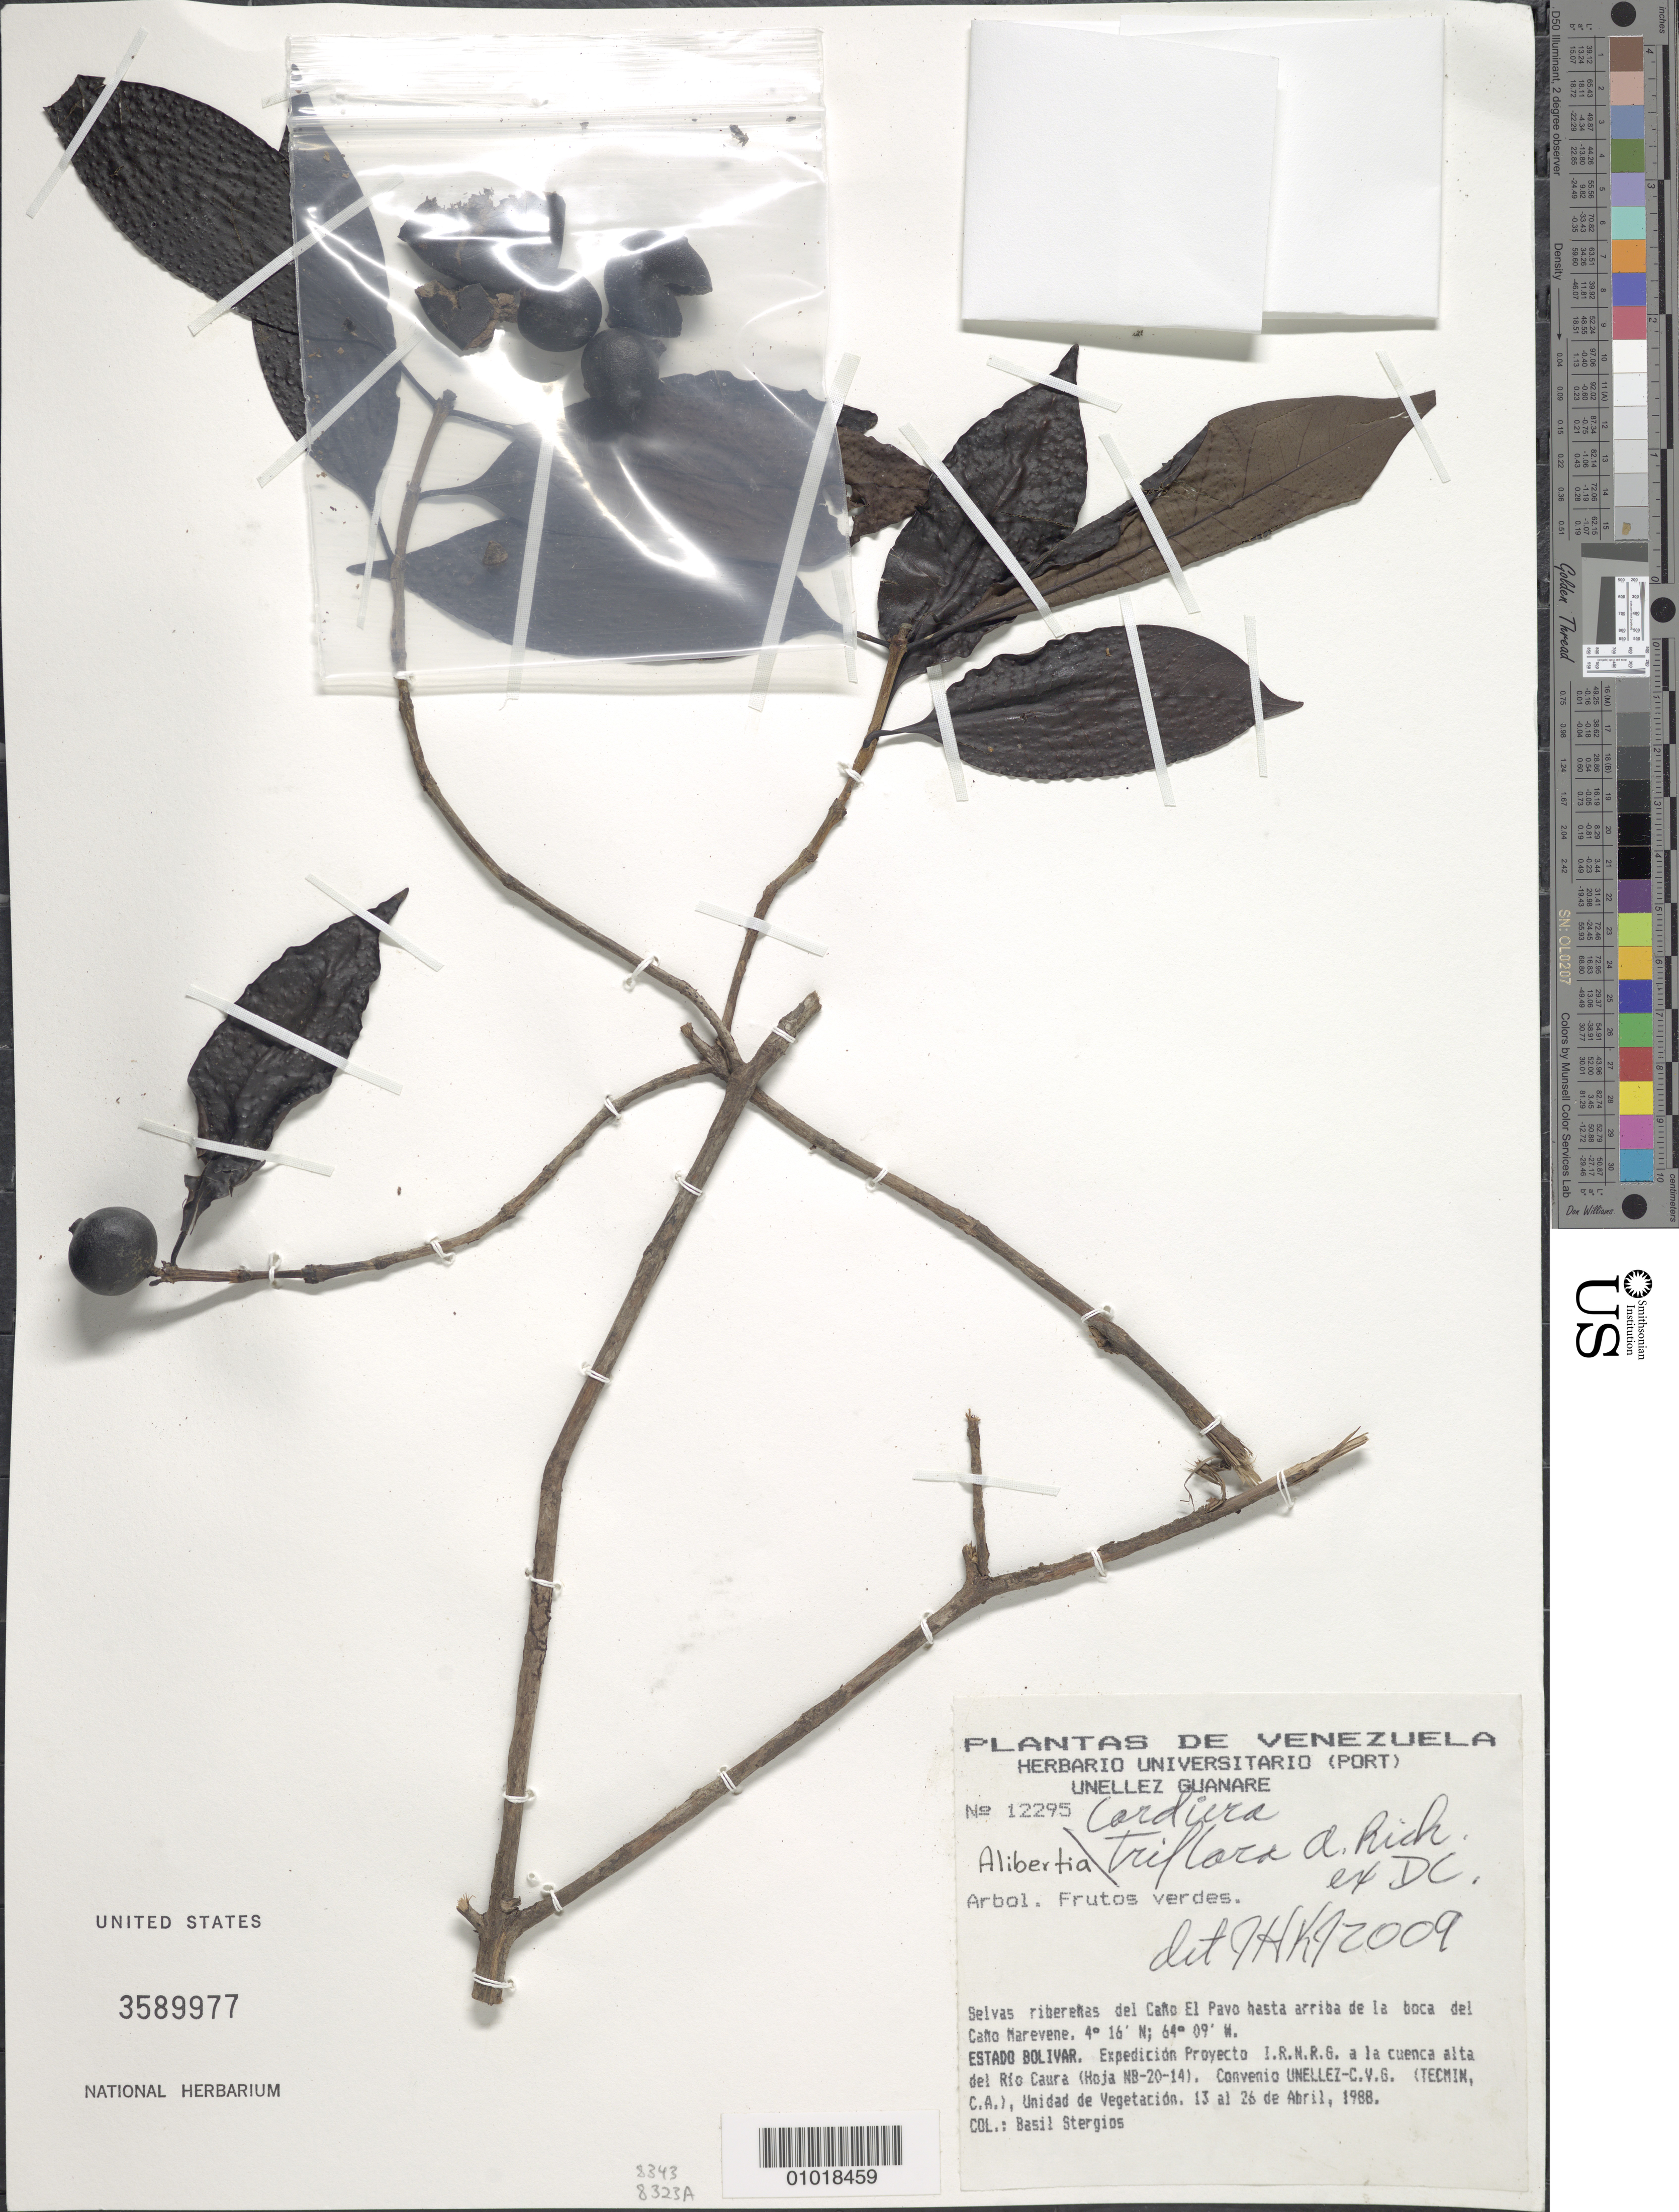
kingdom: Plantae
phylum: Tracheophyta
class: Magnoliopsida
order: Gentianales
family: Rubiaceae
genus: Cordiera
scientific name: Cordiera triflora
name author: A. Rich. ex DC.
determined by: Kirkbride, J. H.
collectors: B. G. Stergios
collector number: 12295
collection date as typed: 13-Apr-88 to 26-Apr-88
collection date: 1988-04-13/1988-04-26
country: Venezuela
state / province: Bolívar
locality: Río Caura, Caño El Pavo, boca del Caño Marevene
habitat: Selvas riberenas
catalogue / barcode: US 3589977